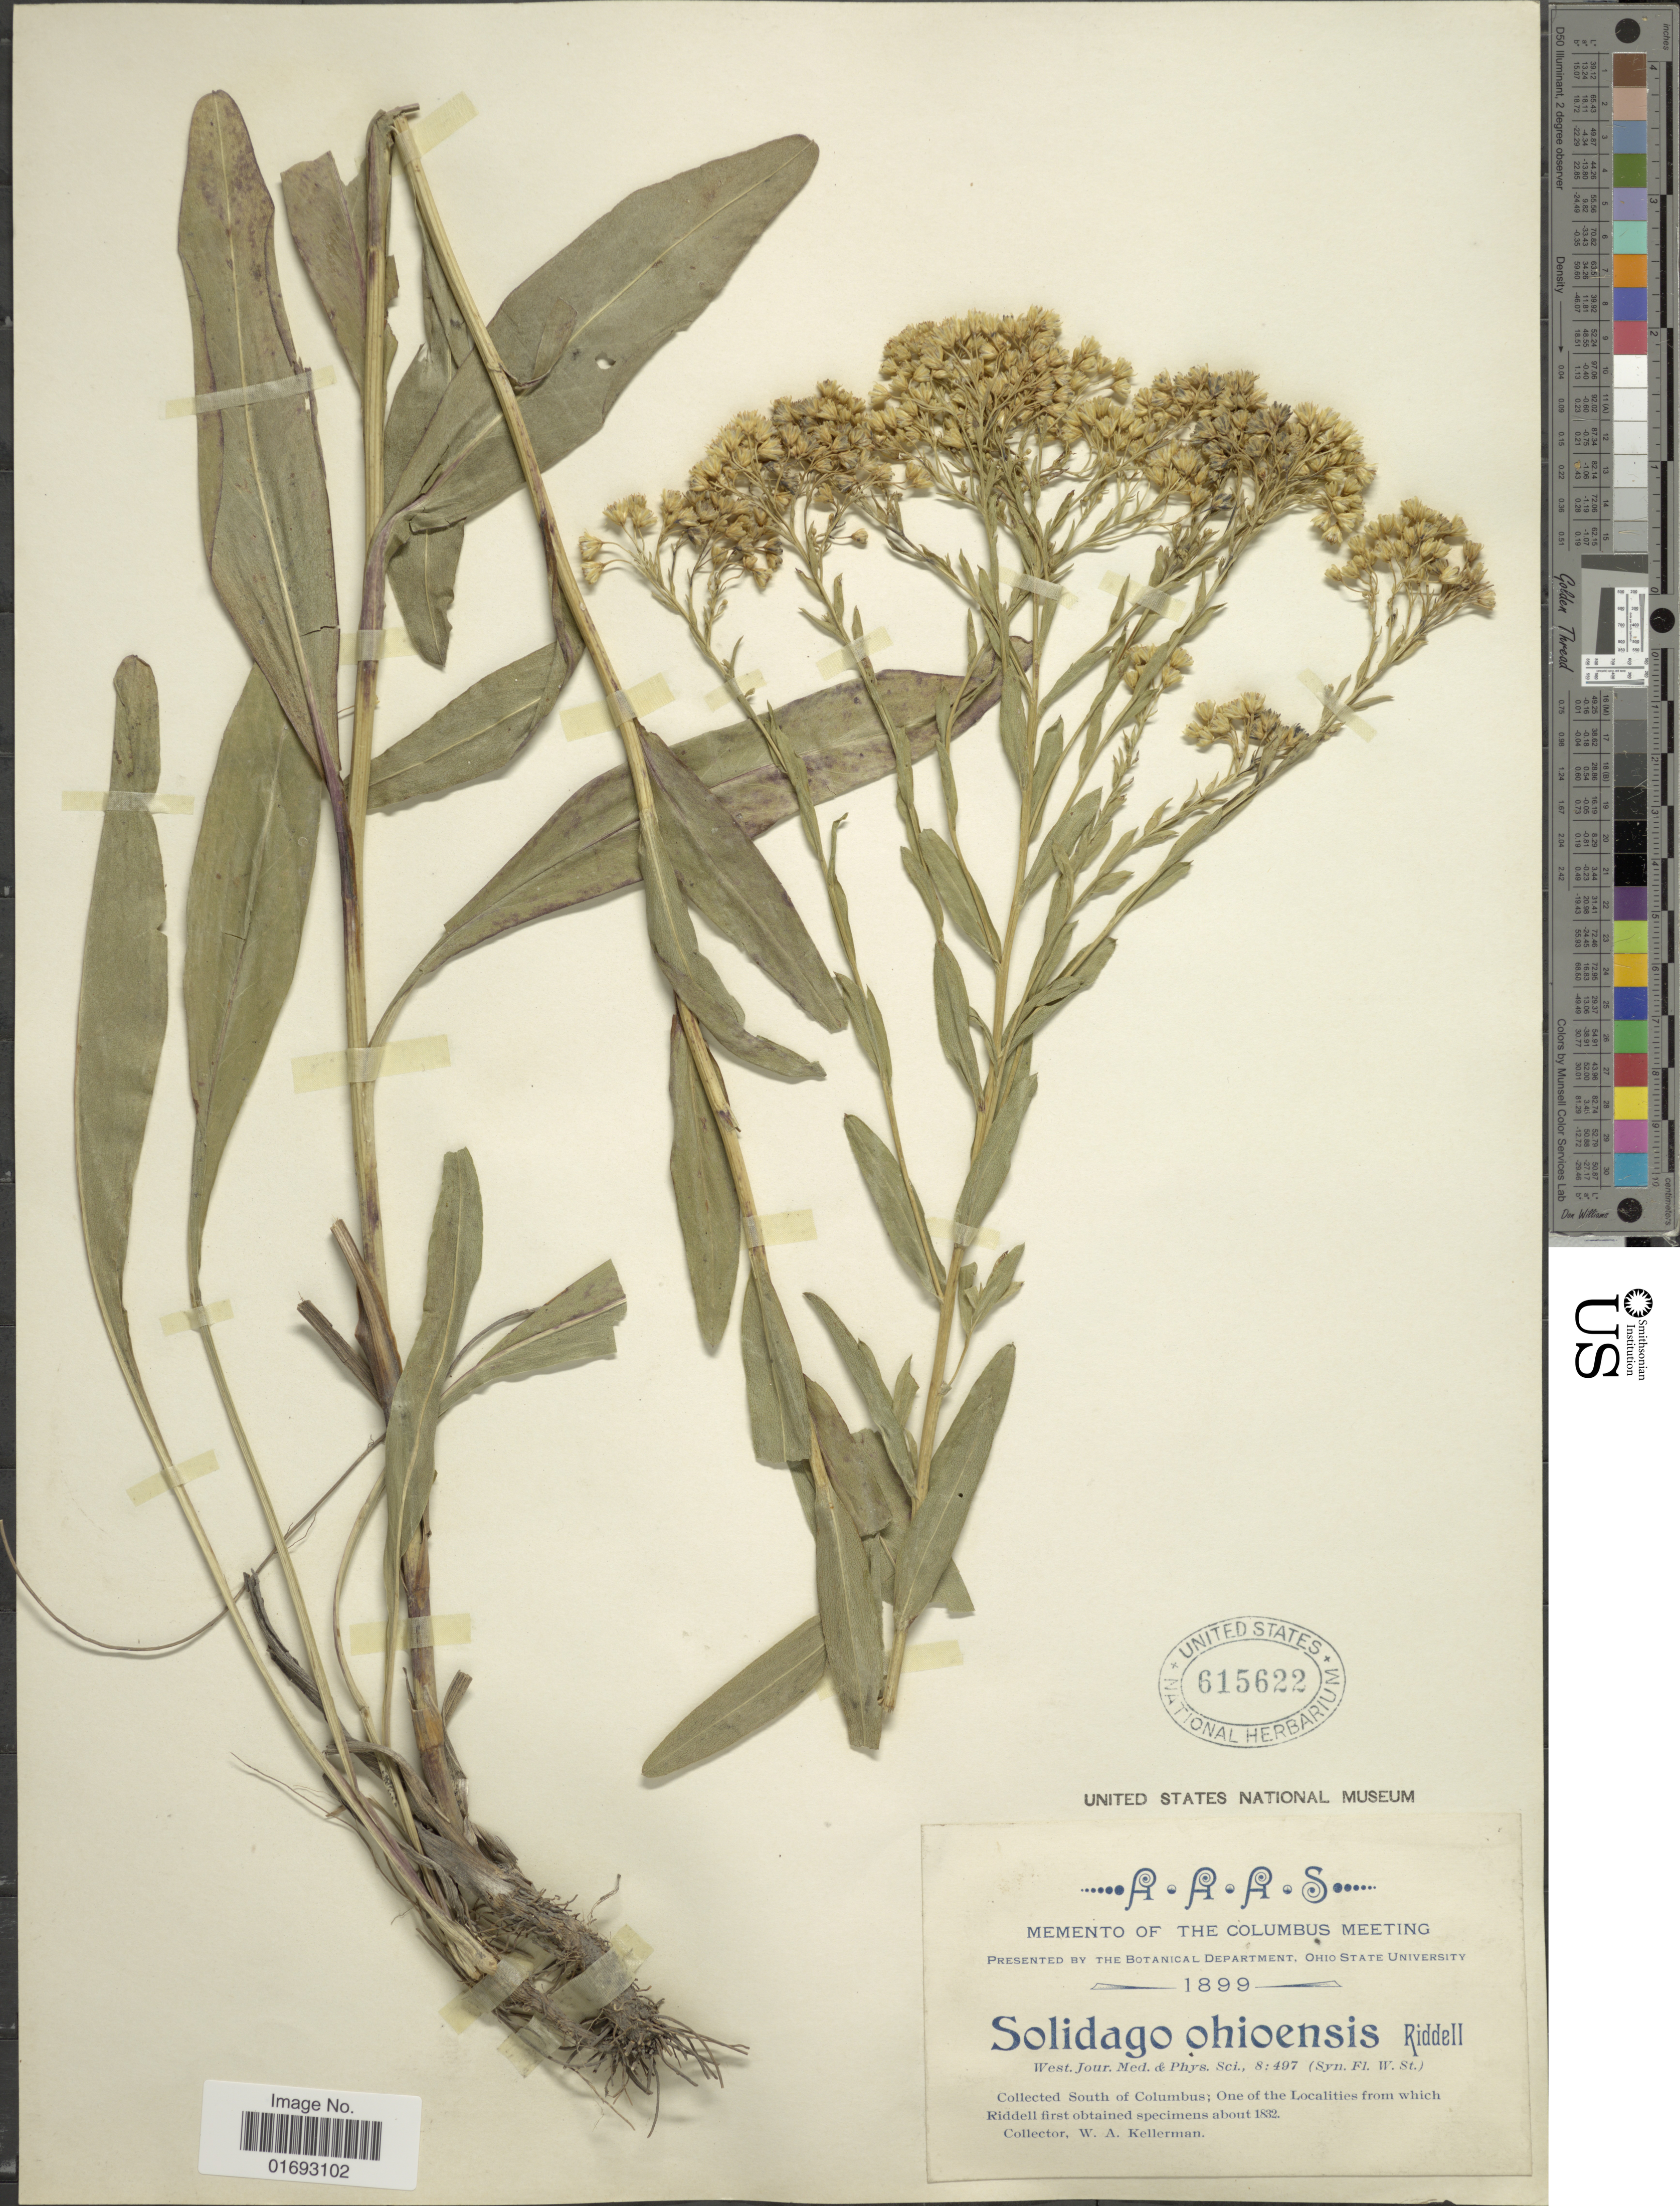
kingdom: Plantae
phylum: Tracheophyta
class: Magnoliopsida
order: Asterales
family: Asteraceae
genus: Oligoneuron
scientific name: Oligoneuron ohioense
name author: (Riddell) G.N. Jones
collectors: W. Kellerman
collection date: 1899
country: United States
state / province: Ohio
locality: South of Columbus; one of the Localities from which Riddell first obtained specimens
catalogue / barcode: US 615622